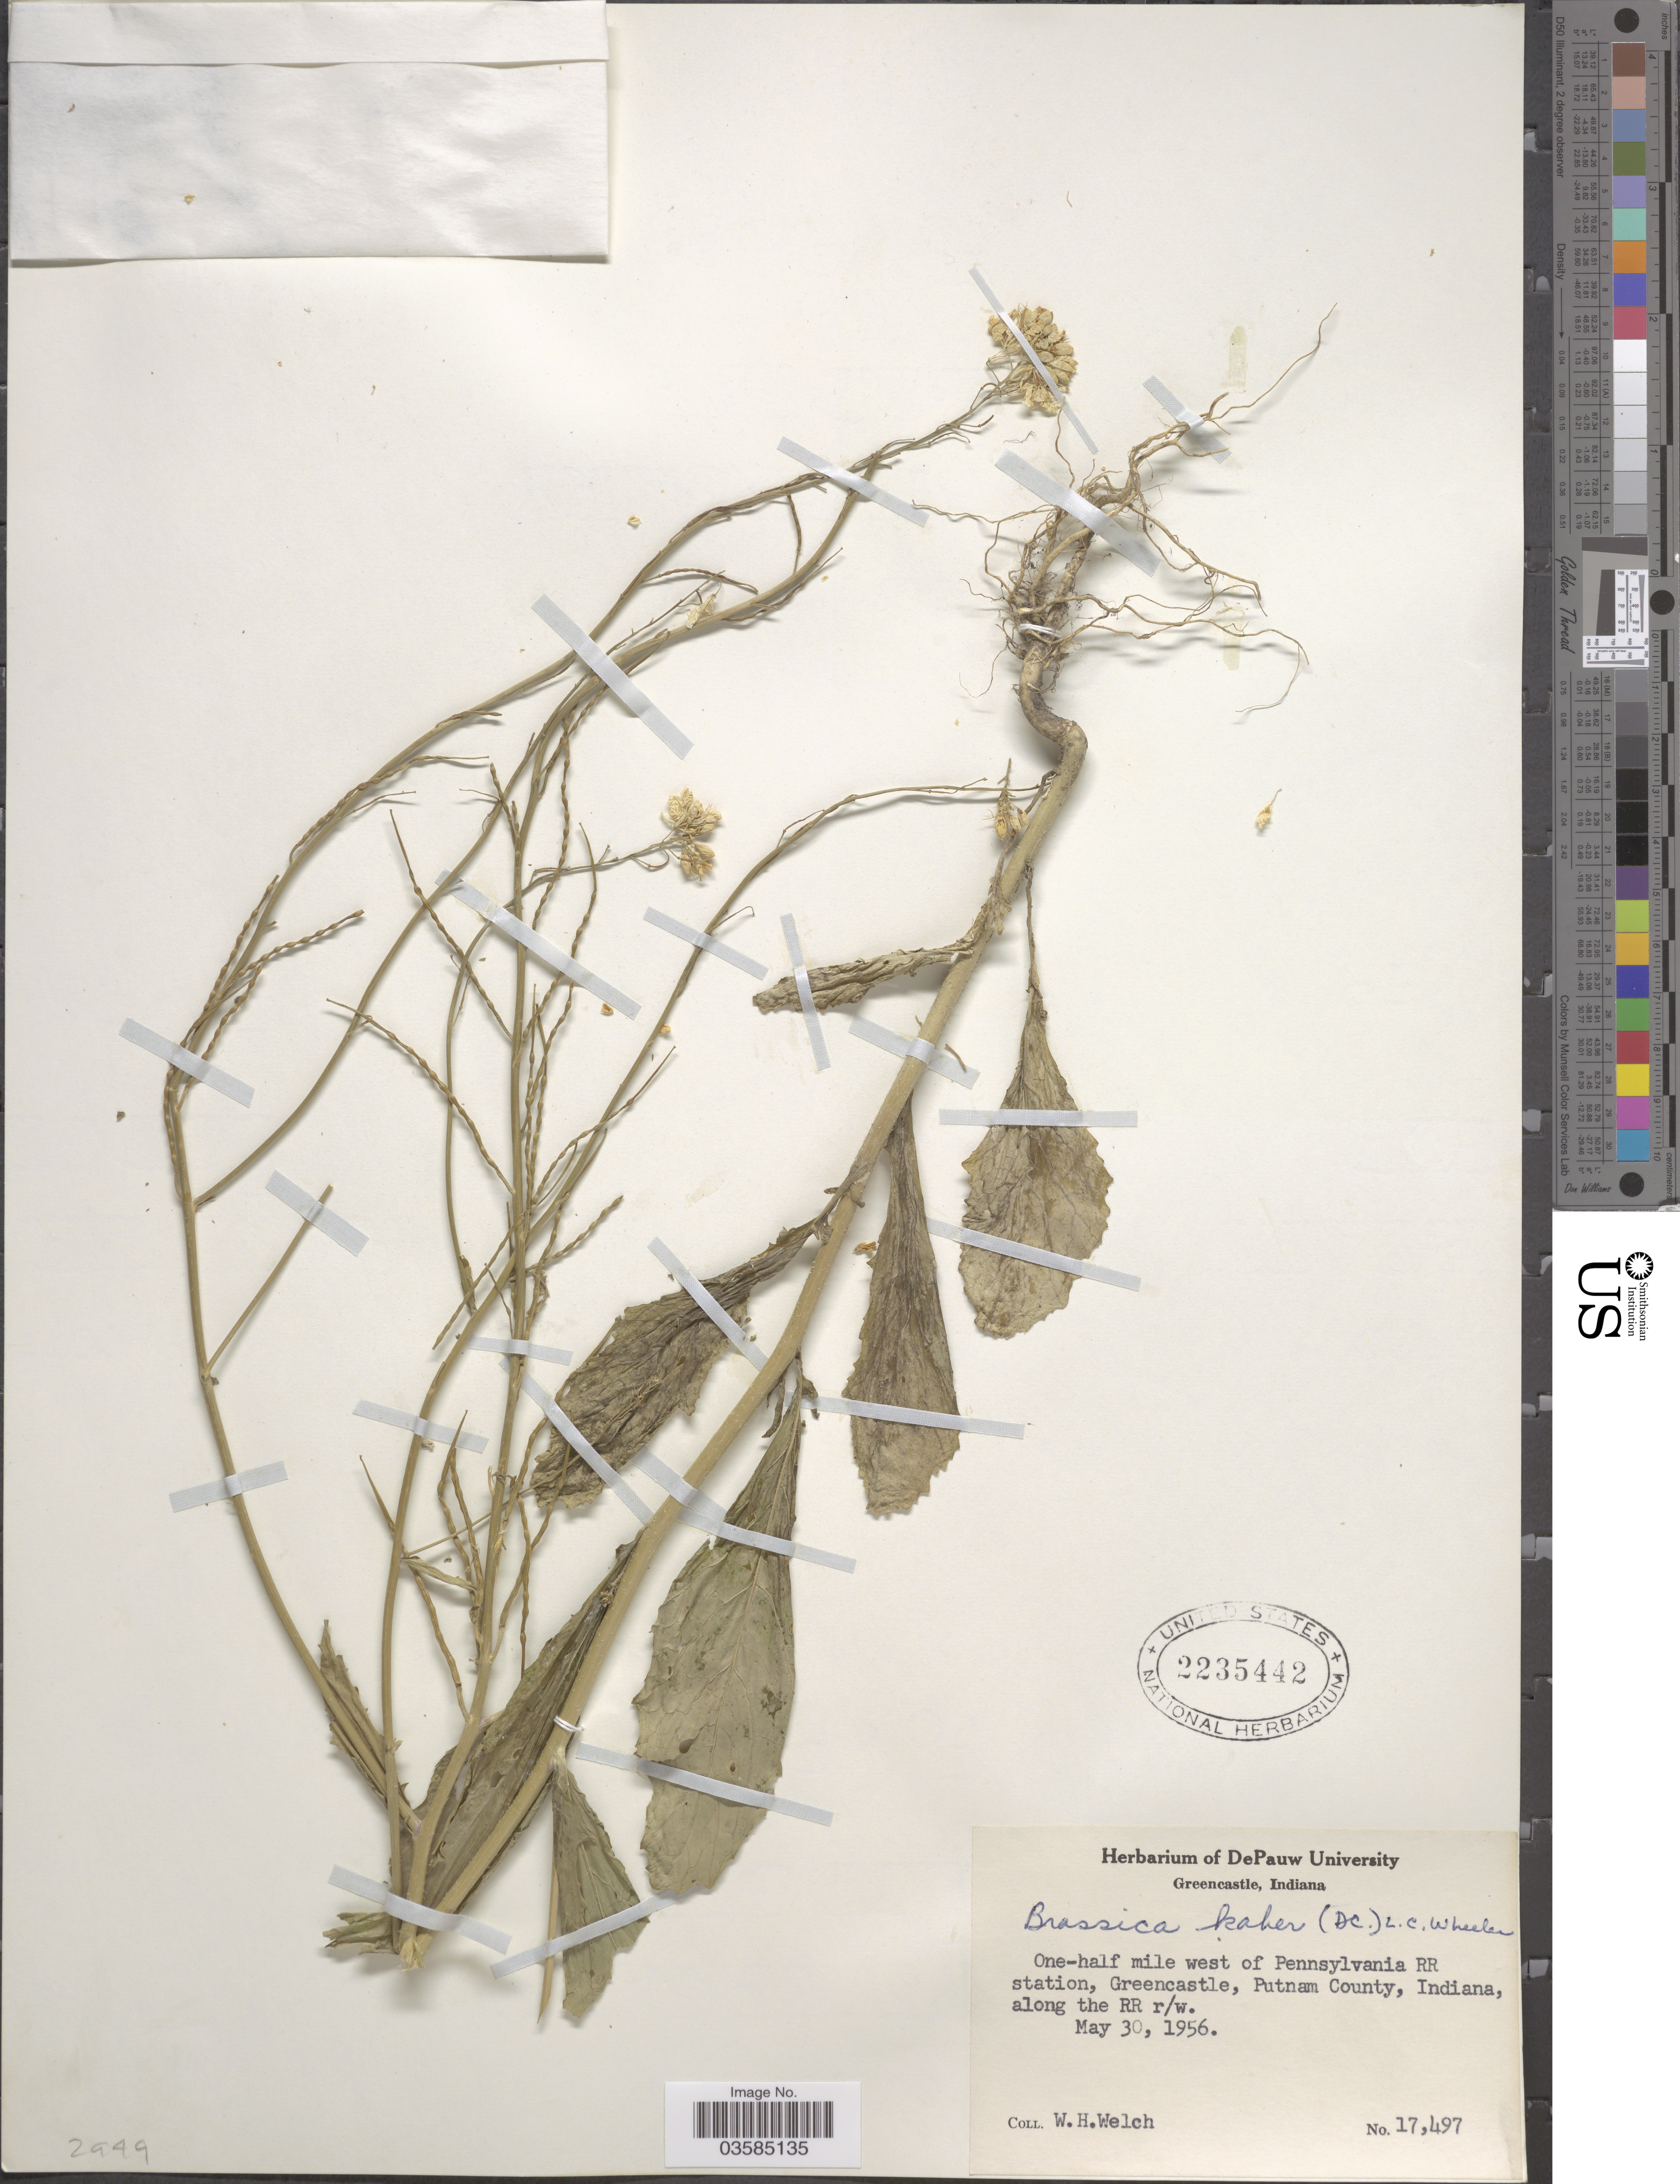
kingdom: Plantae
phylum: Tracheophyta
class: Magnoliopsida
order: Brassicales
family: Brassicaceae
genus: Brassica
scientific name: Brassica kaber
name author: (DC.) L.C. Wheeler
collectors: W. H. Welch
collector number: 17497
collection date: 1956-05-30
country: United States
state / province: Indiana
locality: One-half mile west of Pennsylvania RR station, Greencastle, Putnam County. Along the RR r/w.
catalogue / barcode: US 2235442